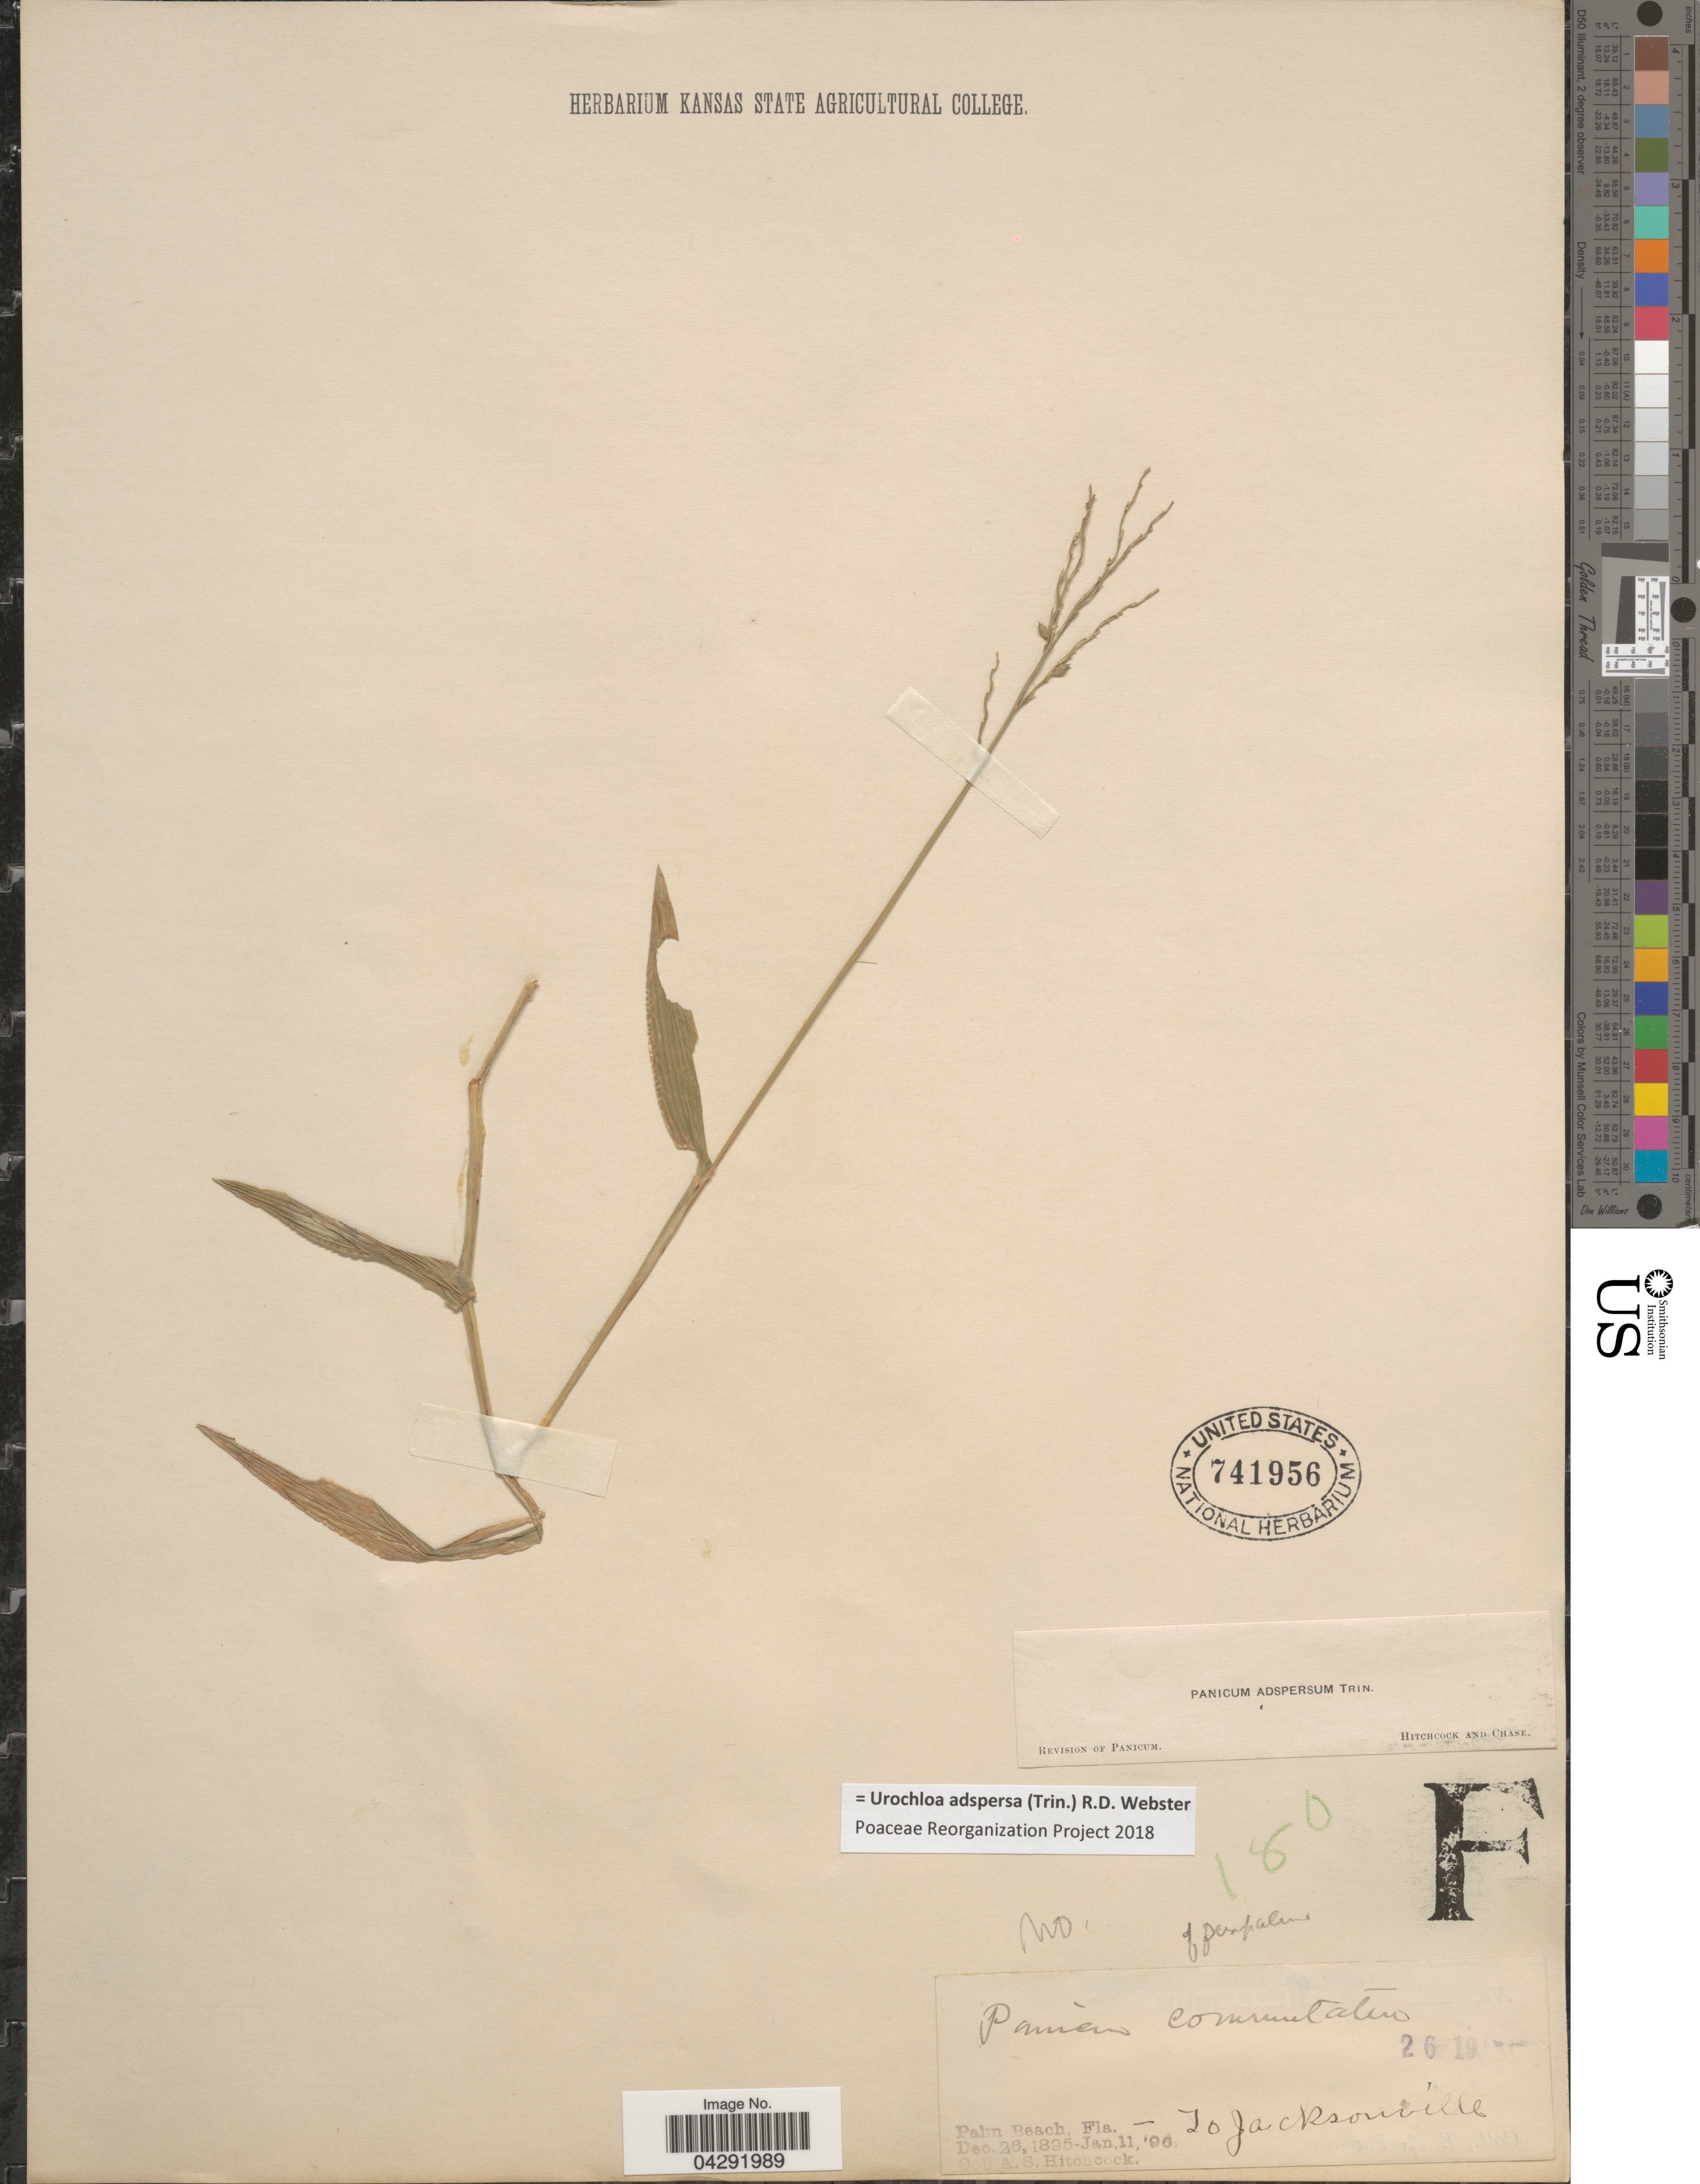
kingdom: Plantae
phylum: Tracheophyta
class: Liliopsida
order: Poales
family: Poaceae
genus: Urochloa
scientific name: Urochloa adspersa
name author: (Trin.) R.D. Webster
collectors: A. S. Hitchcock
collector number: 2619?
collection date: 1895-12-26/1896-01-11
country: United States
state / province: Florida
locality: Palm Beach. - To Jacksonville.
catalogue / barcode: US 741956